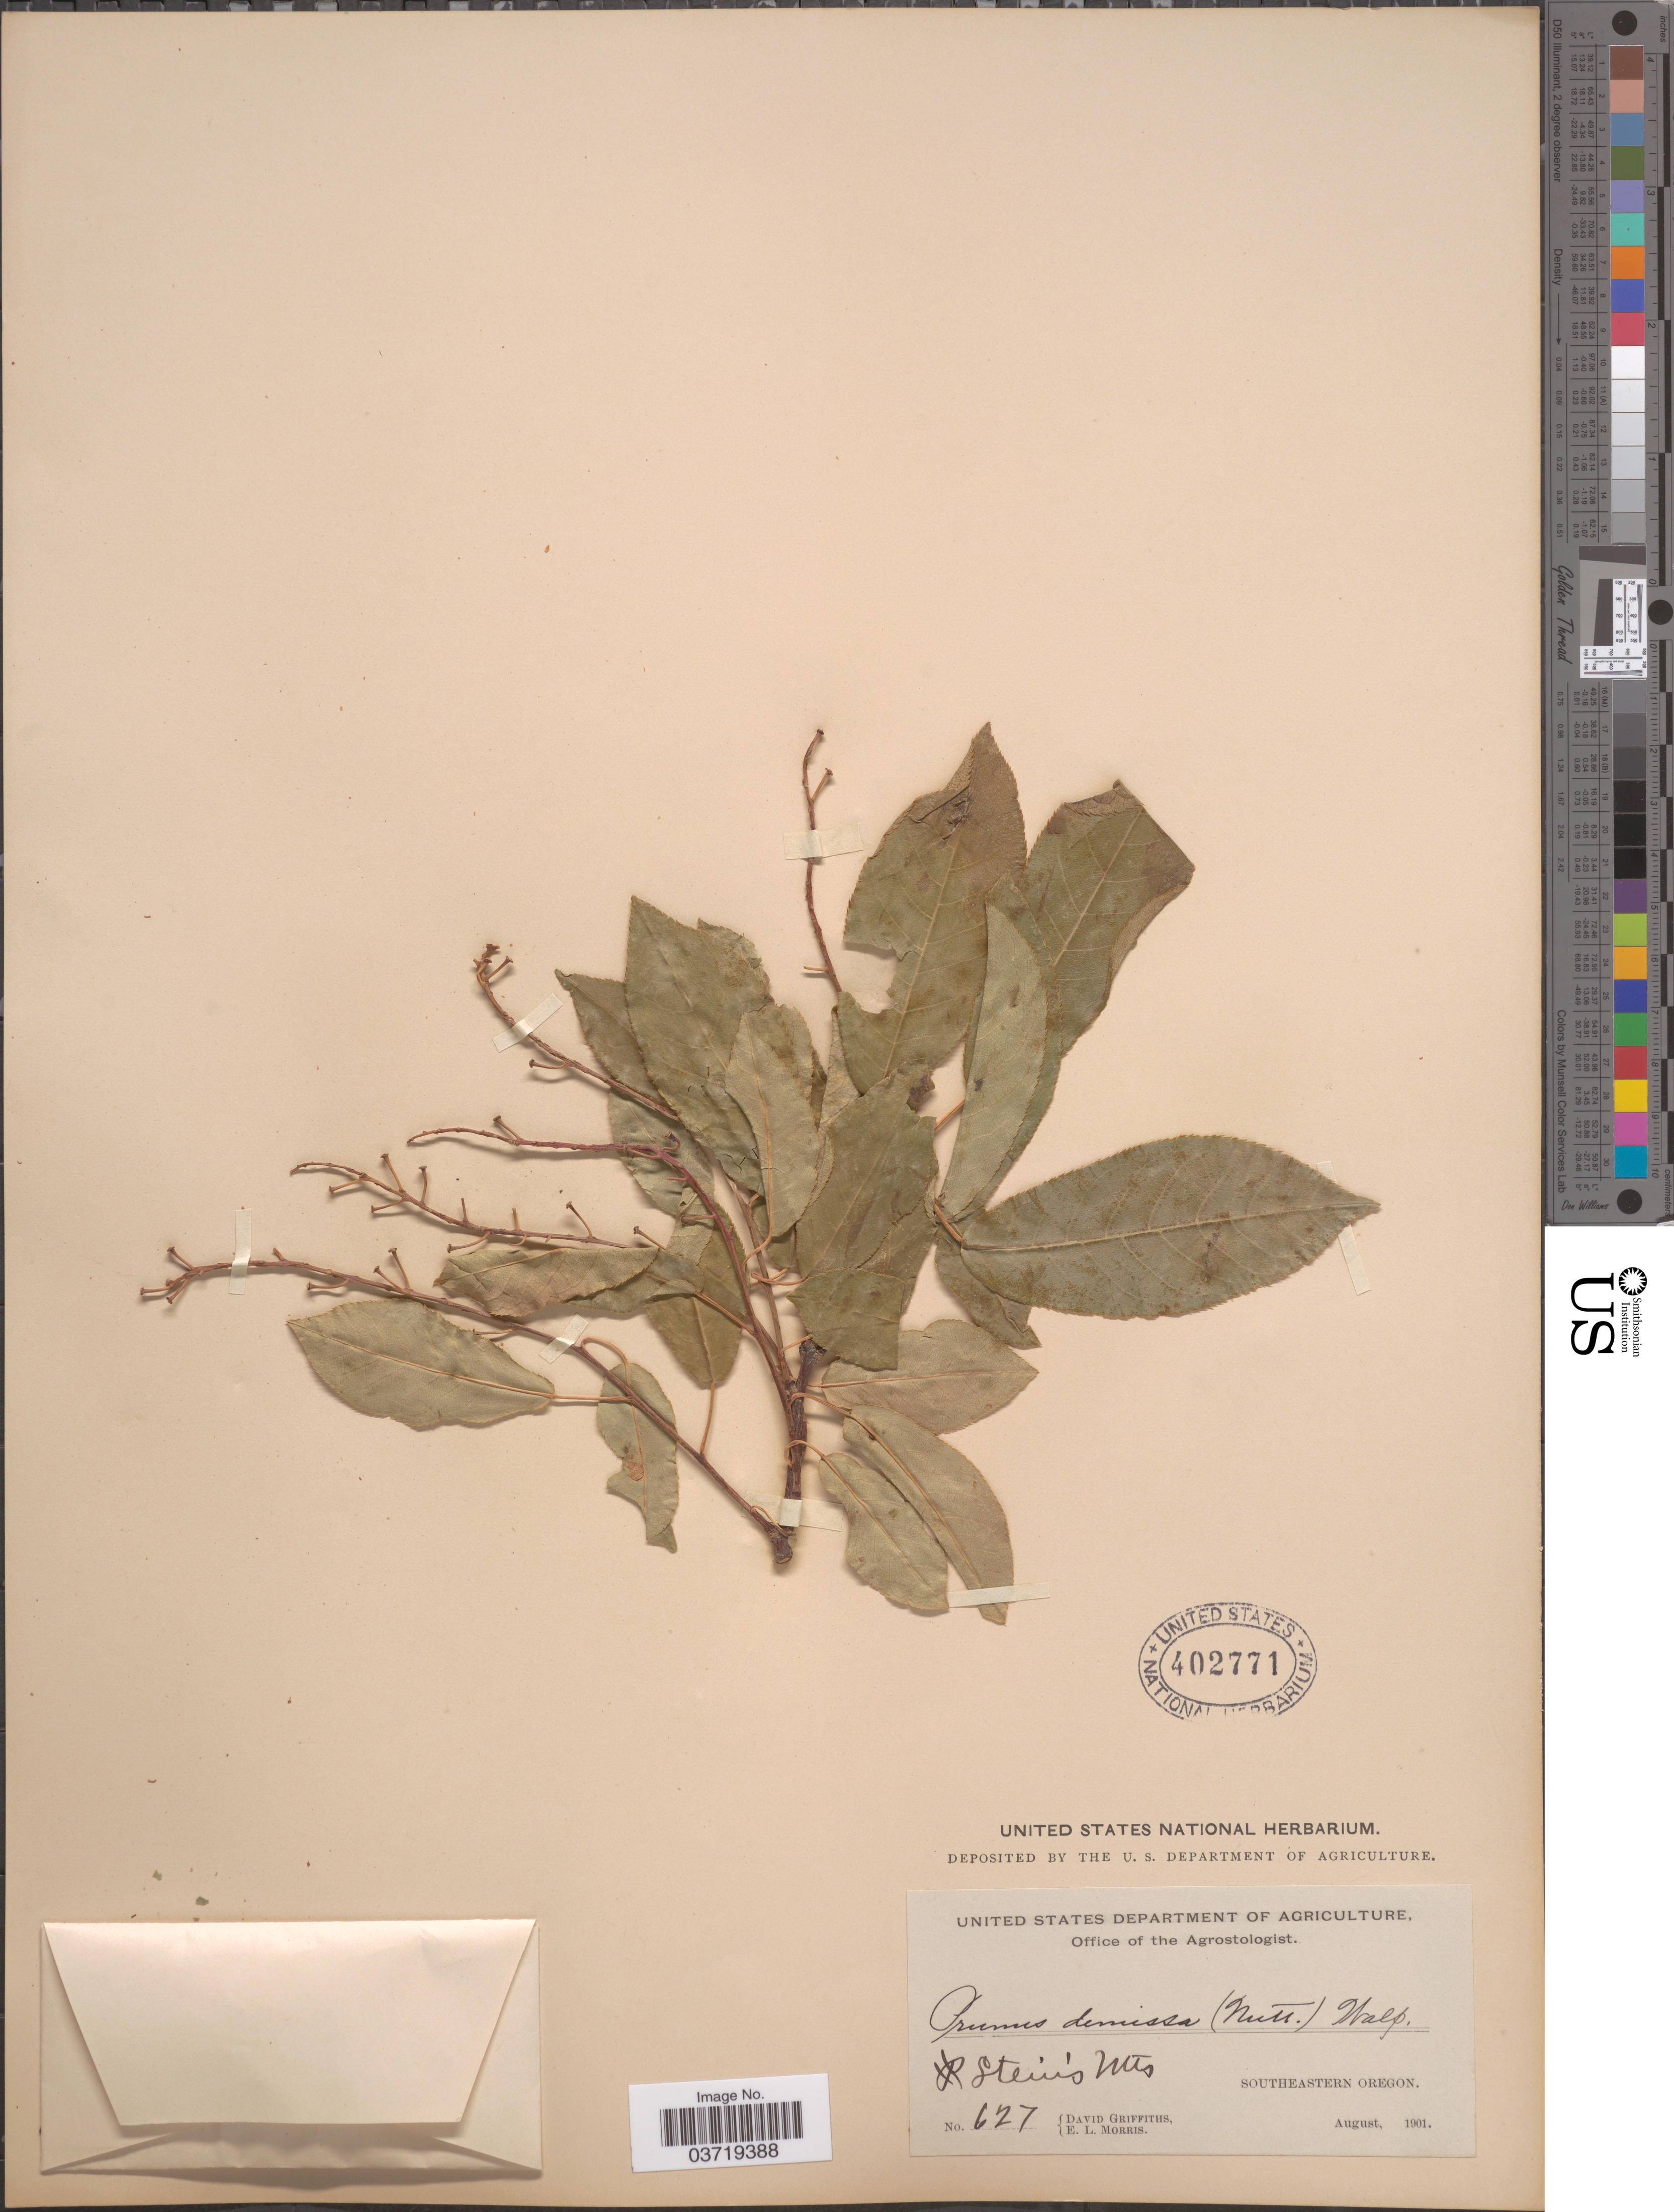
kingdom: Plantae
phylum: Tracheophyta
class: Magnoliopsida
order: Rosales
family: Rosaceae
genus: Prunus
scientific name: Prunus virginiana var. demissa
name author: (Nutt.) Torr.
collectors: D. Griffiths & E. Morris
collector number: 627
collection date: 1901-08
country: United States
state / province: Oregon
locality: Southeastern Oregon. Stein's Mts.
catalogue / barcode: US 402771